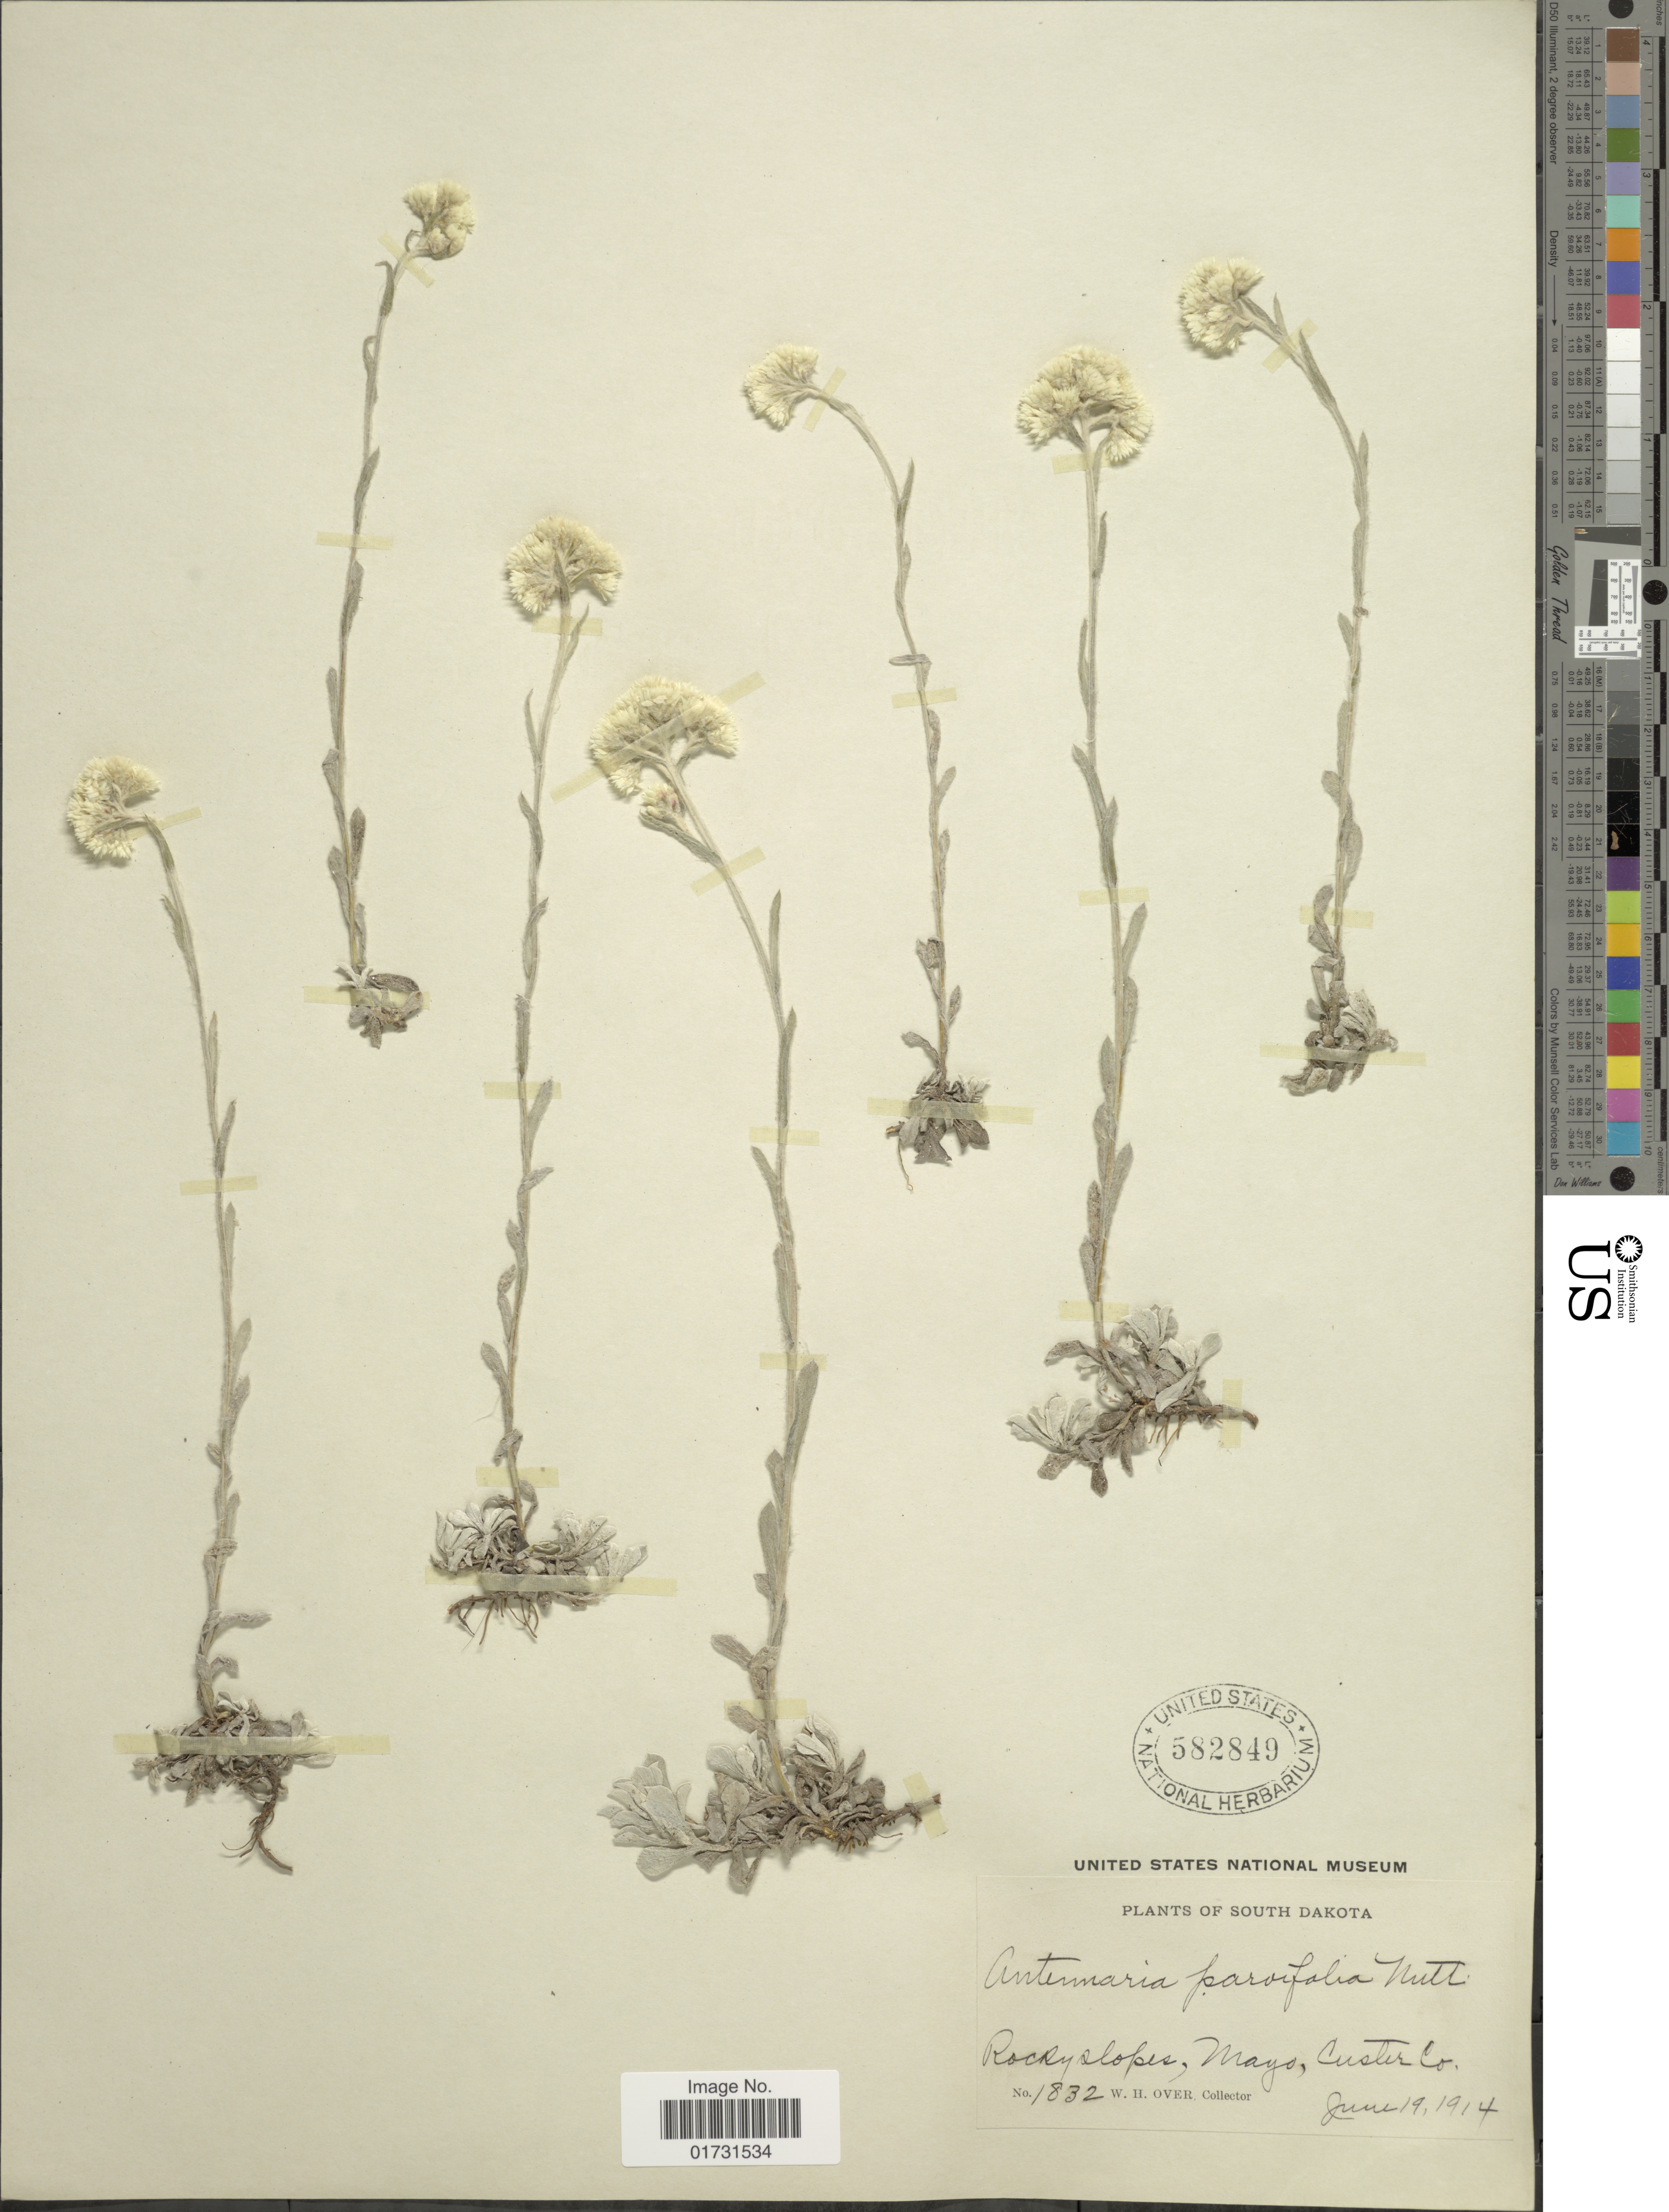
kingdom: Plantae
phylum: Tracheophyta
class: Magnoliopsida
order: Asterales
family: Asteraceae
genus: Antennaria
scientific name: Antennaria microphylla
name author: Rydb.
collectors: W. Over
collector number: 1832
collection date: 1914-06-19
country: United States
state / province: South Dakota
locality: Mayo, Custer Co.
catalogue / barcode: US 582849